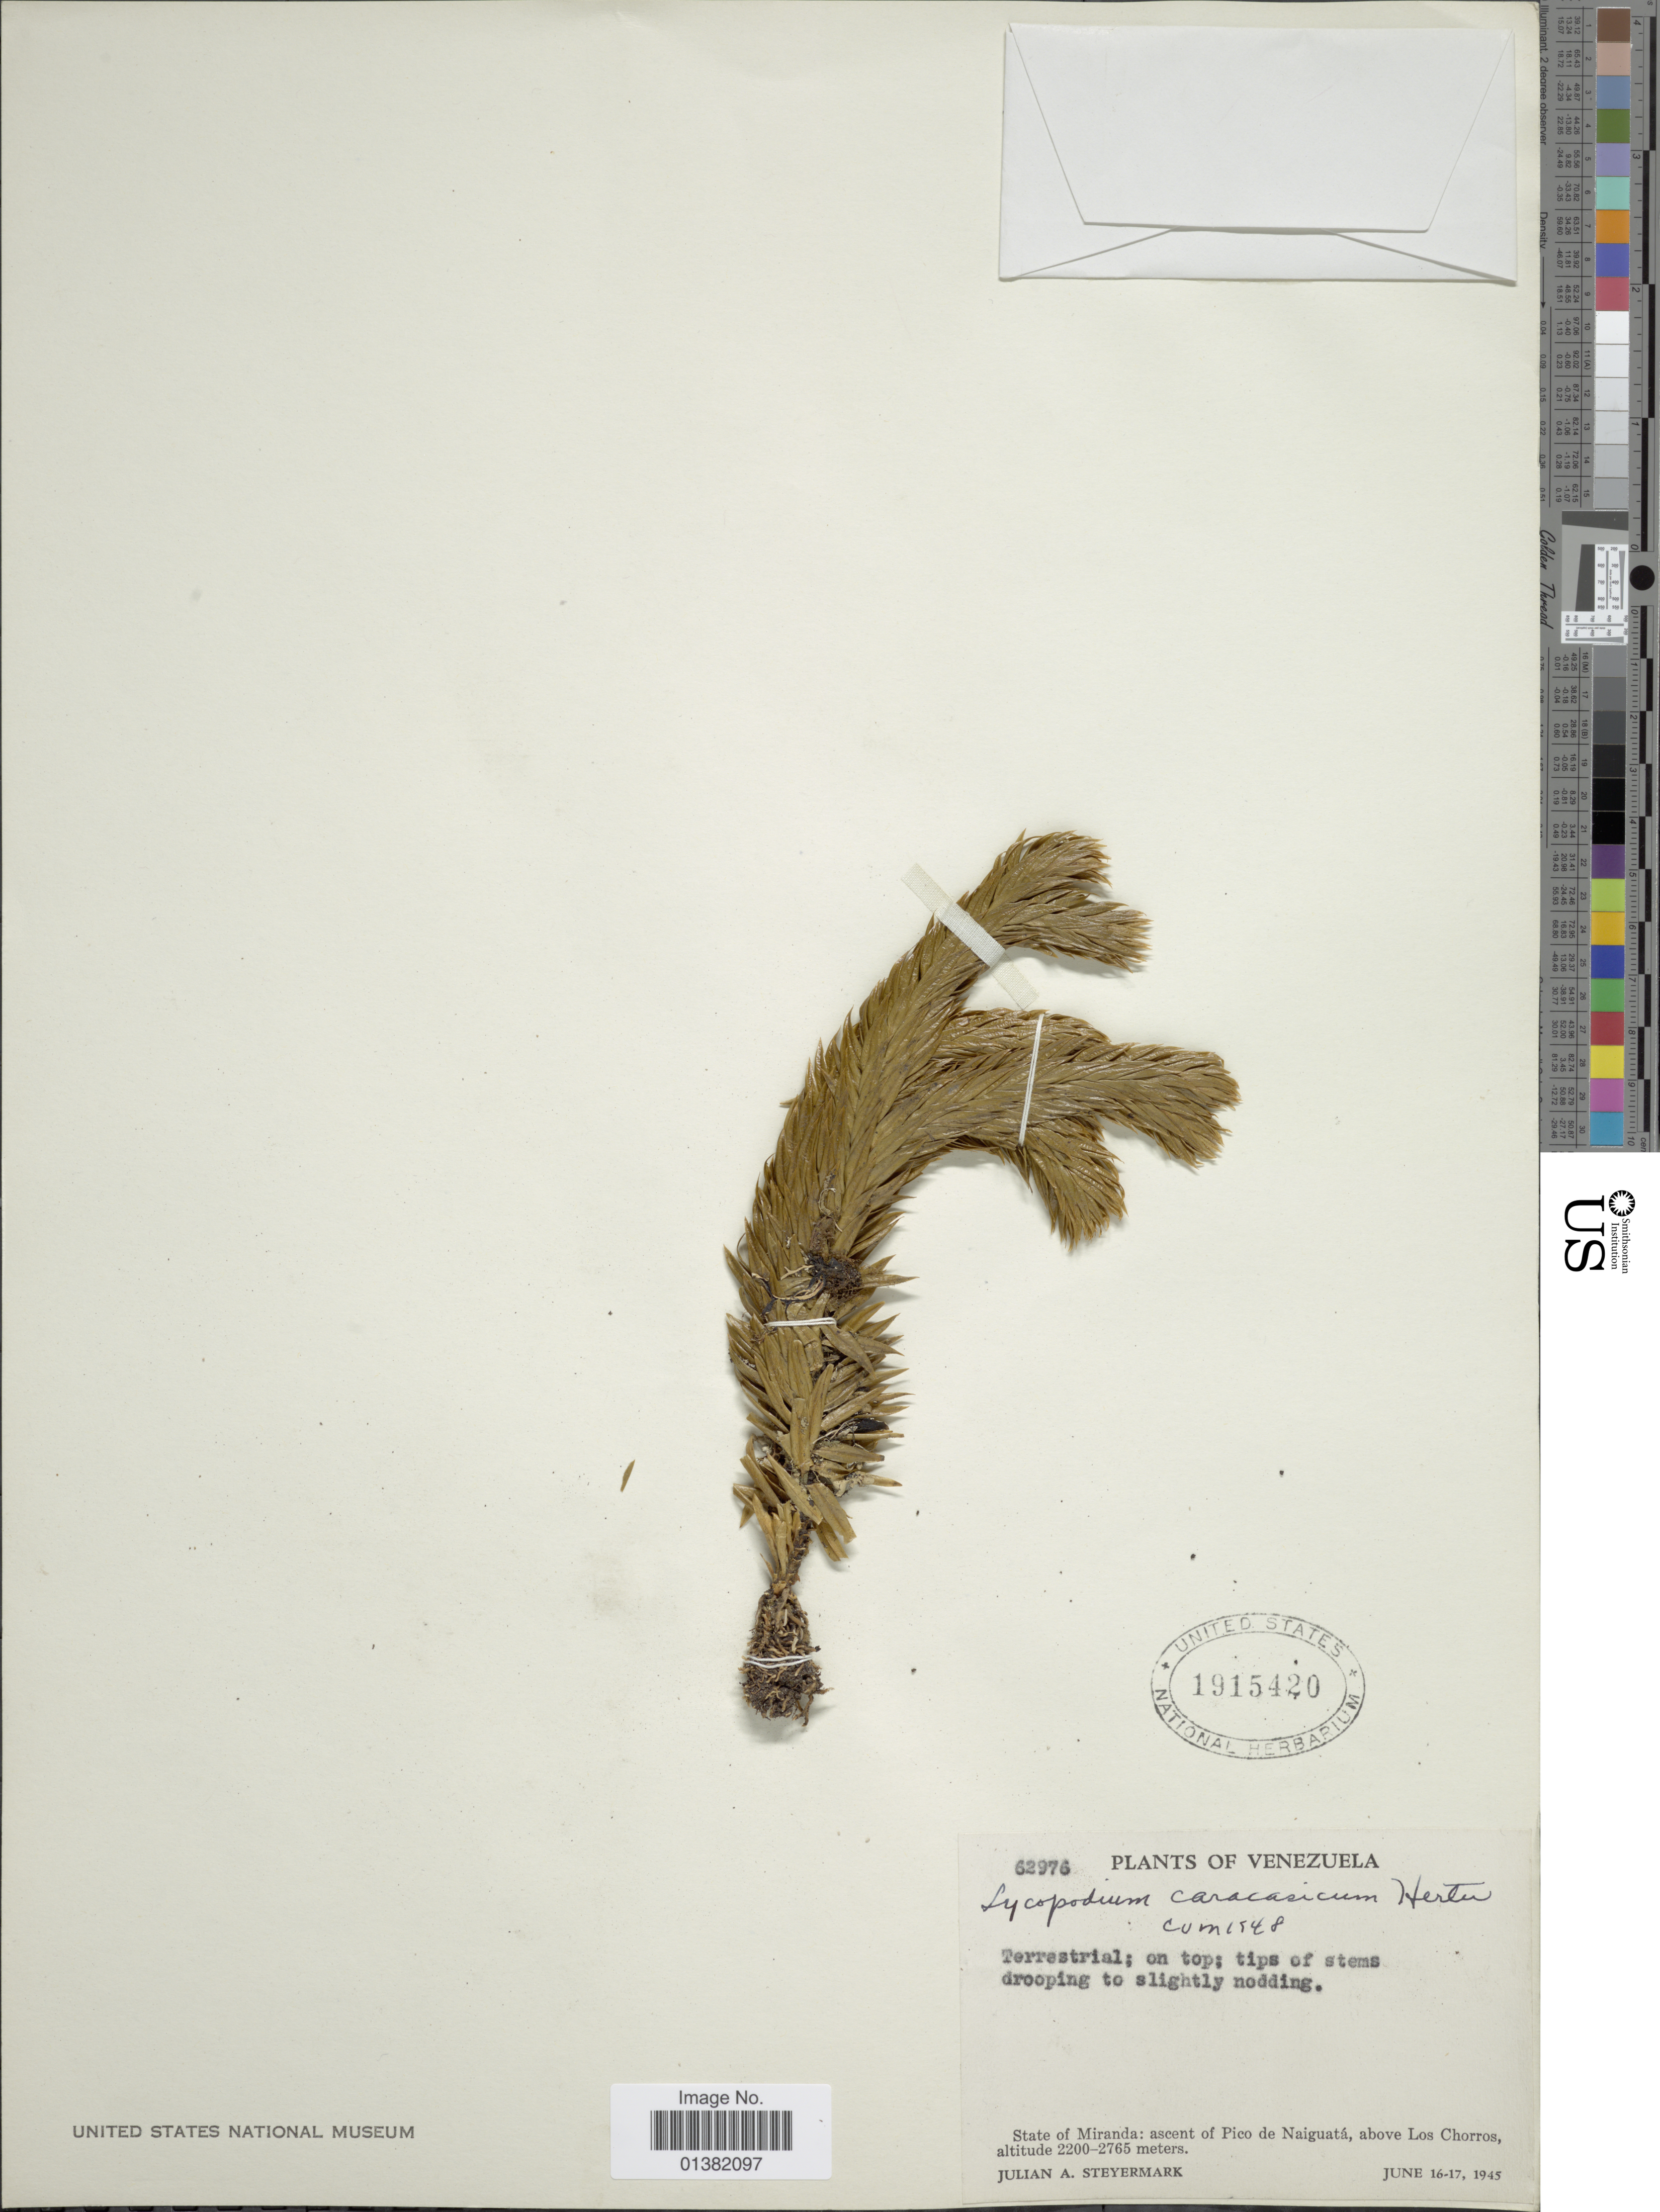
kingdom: Plantae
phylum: Tracheophyta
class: Lycopodiopsida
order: Lycopodiales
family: Lycopodiaceae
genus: Phlegmariurus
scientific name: Phlegmariurus hartwegianus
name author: (Spring) B. Øllg.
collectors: J. Steyermark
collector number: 62976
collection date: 1945-06-16/1945-06-17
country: Venezuela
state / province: Miranda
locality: Ascent of Pico de Naiguatá, above Los Chorros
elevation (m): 2200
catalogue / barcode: US 1915420